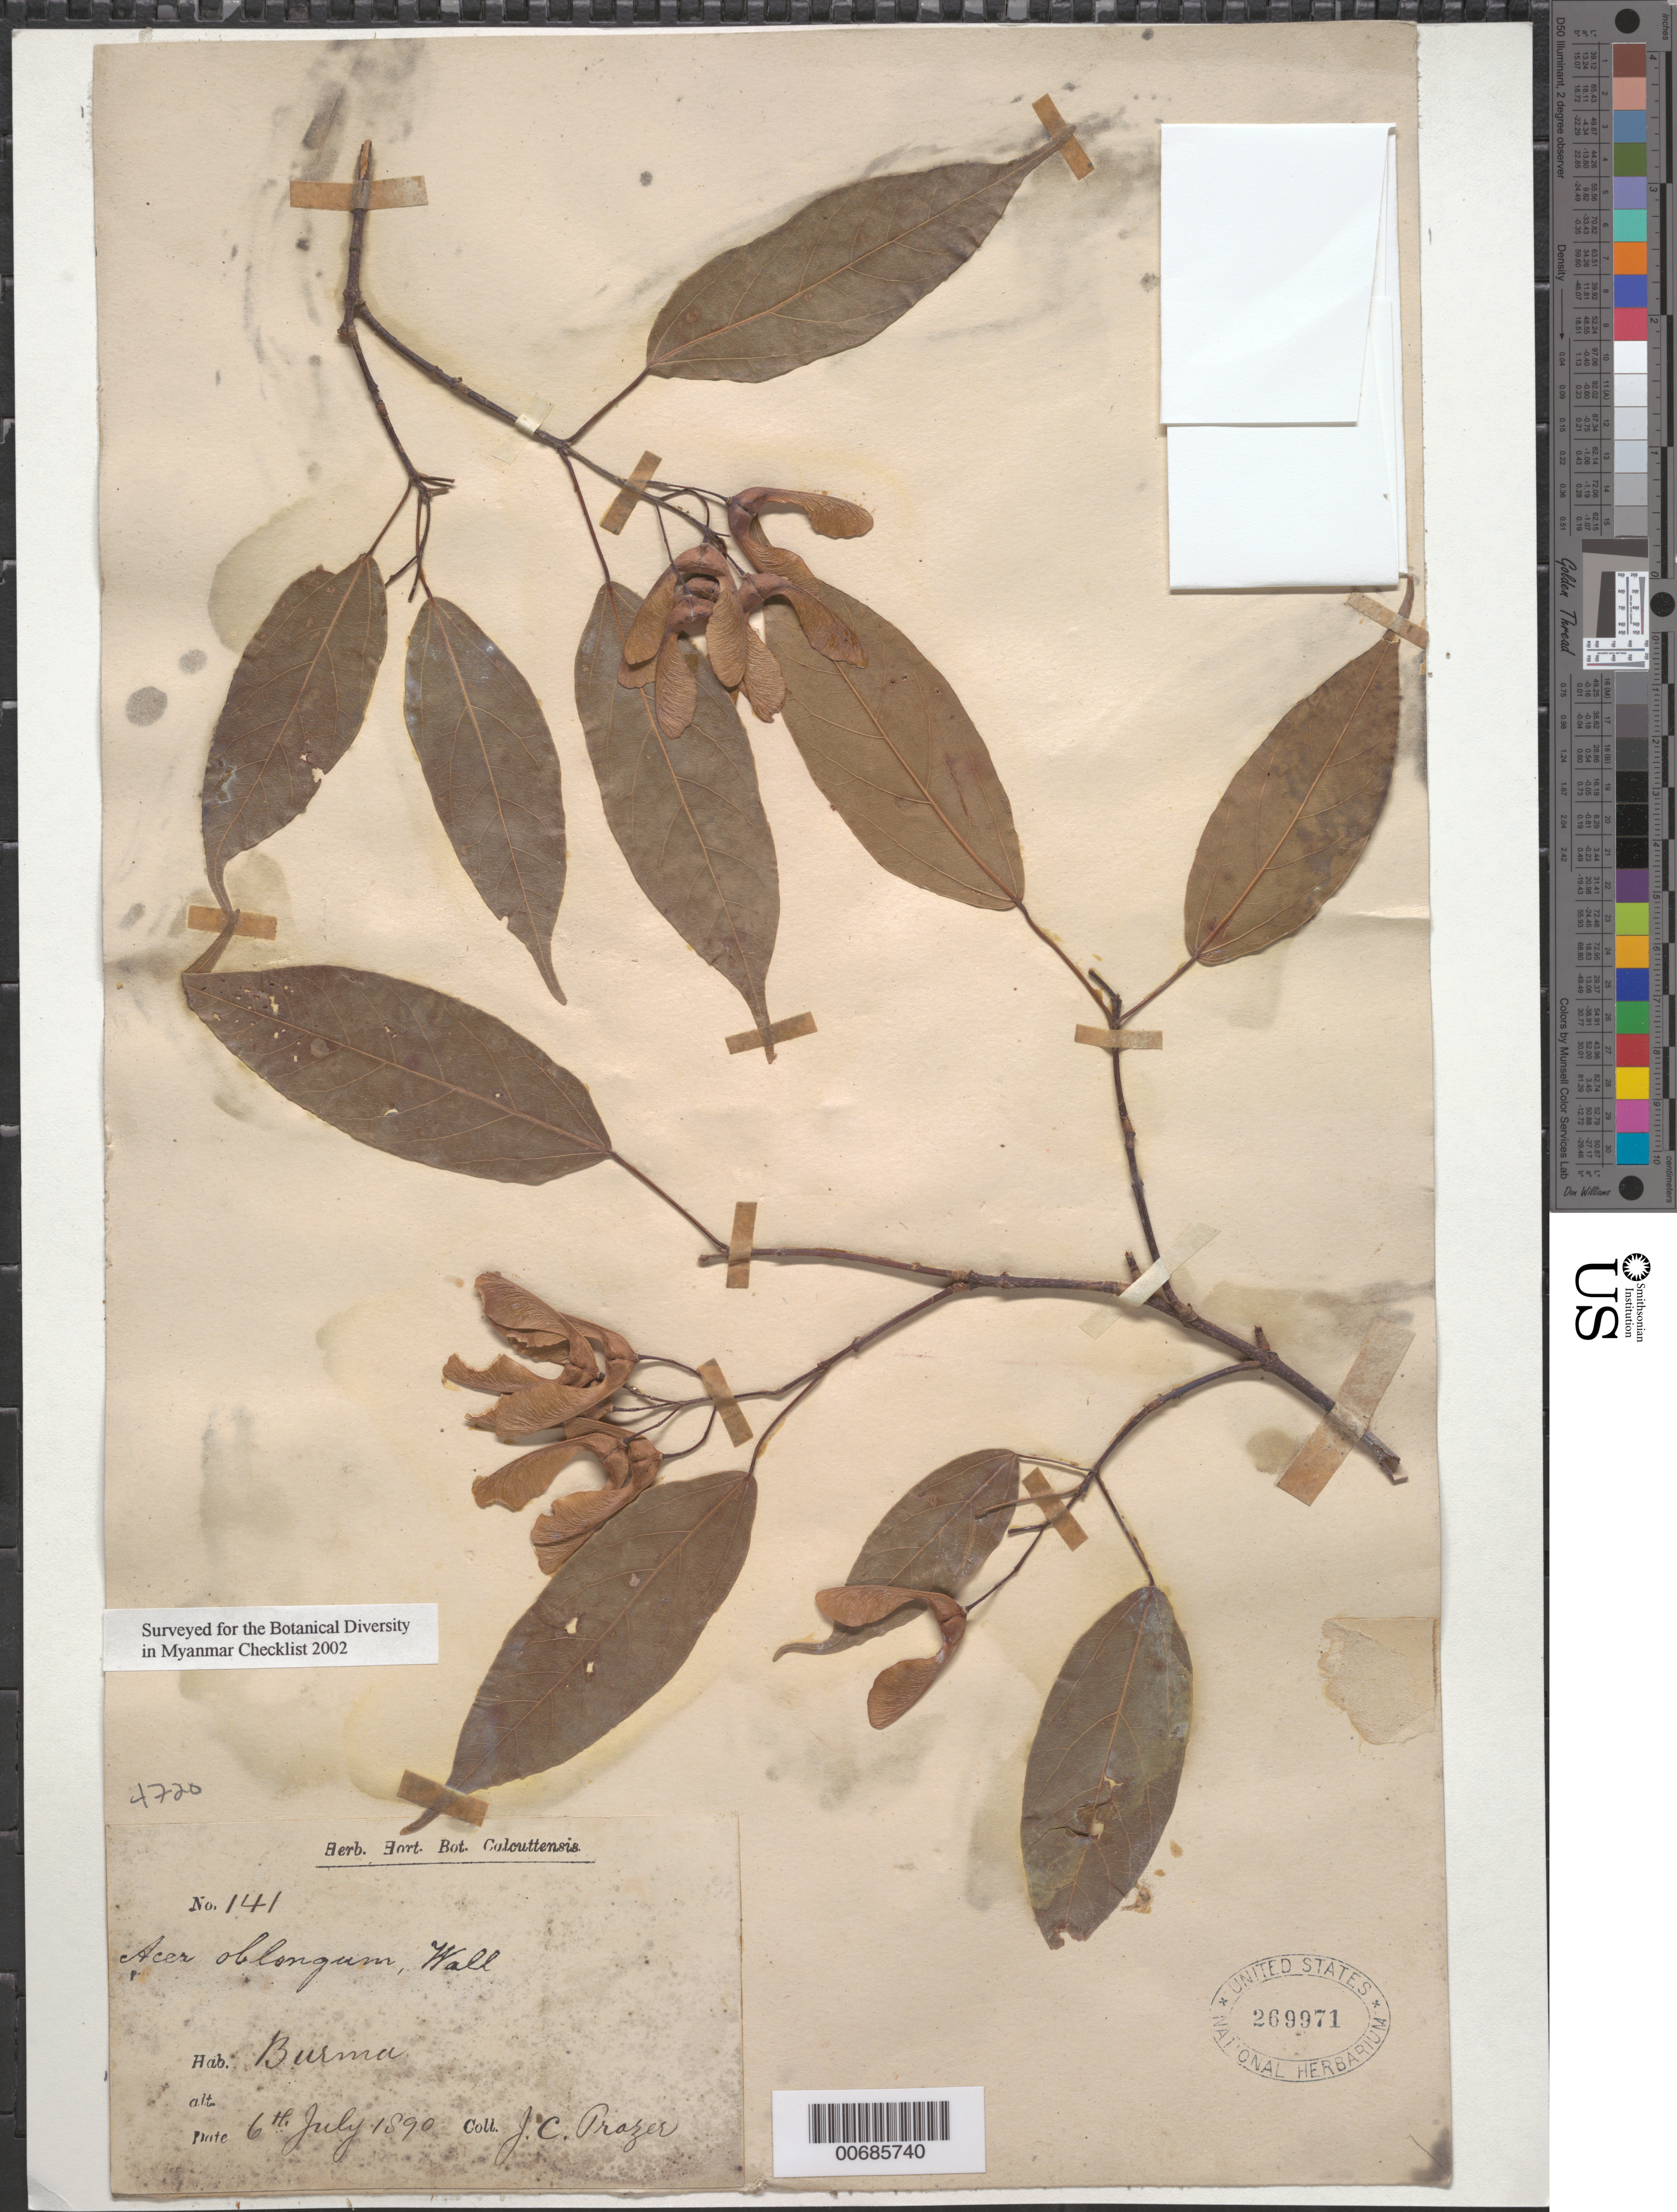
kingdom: Plantae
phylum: Tracheophyta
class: Magnoliopsida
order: Sapindales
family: Sapindaceae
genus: Acer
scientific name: Acer oblongum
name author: Wall. ex DC.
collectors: J. Prazer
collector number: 141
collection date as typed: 06 Jul 1890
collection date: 1890-07-06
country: Myanmar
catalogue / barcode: US 269971